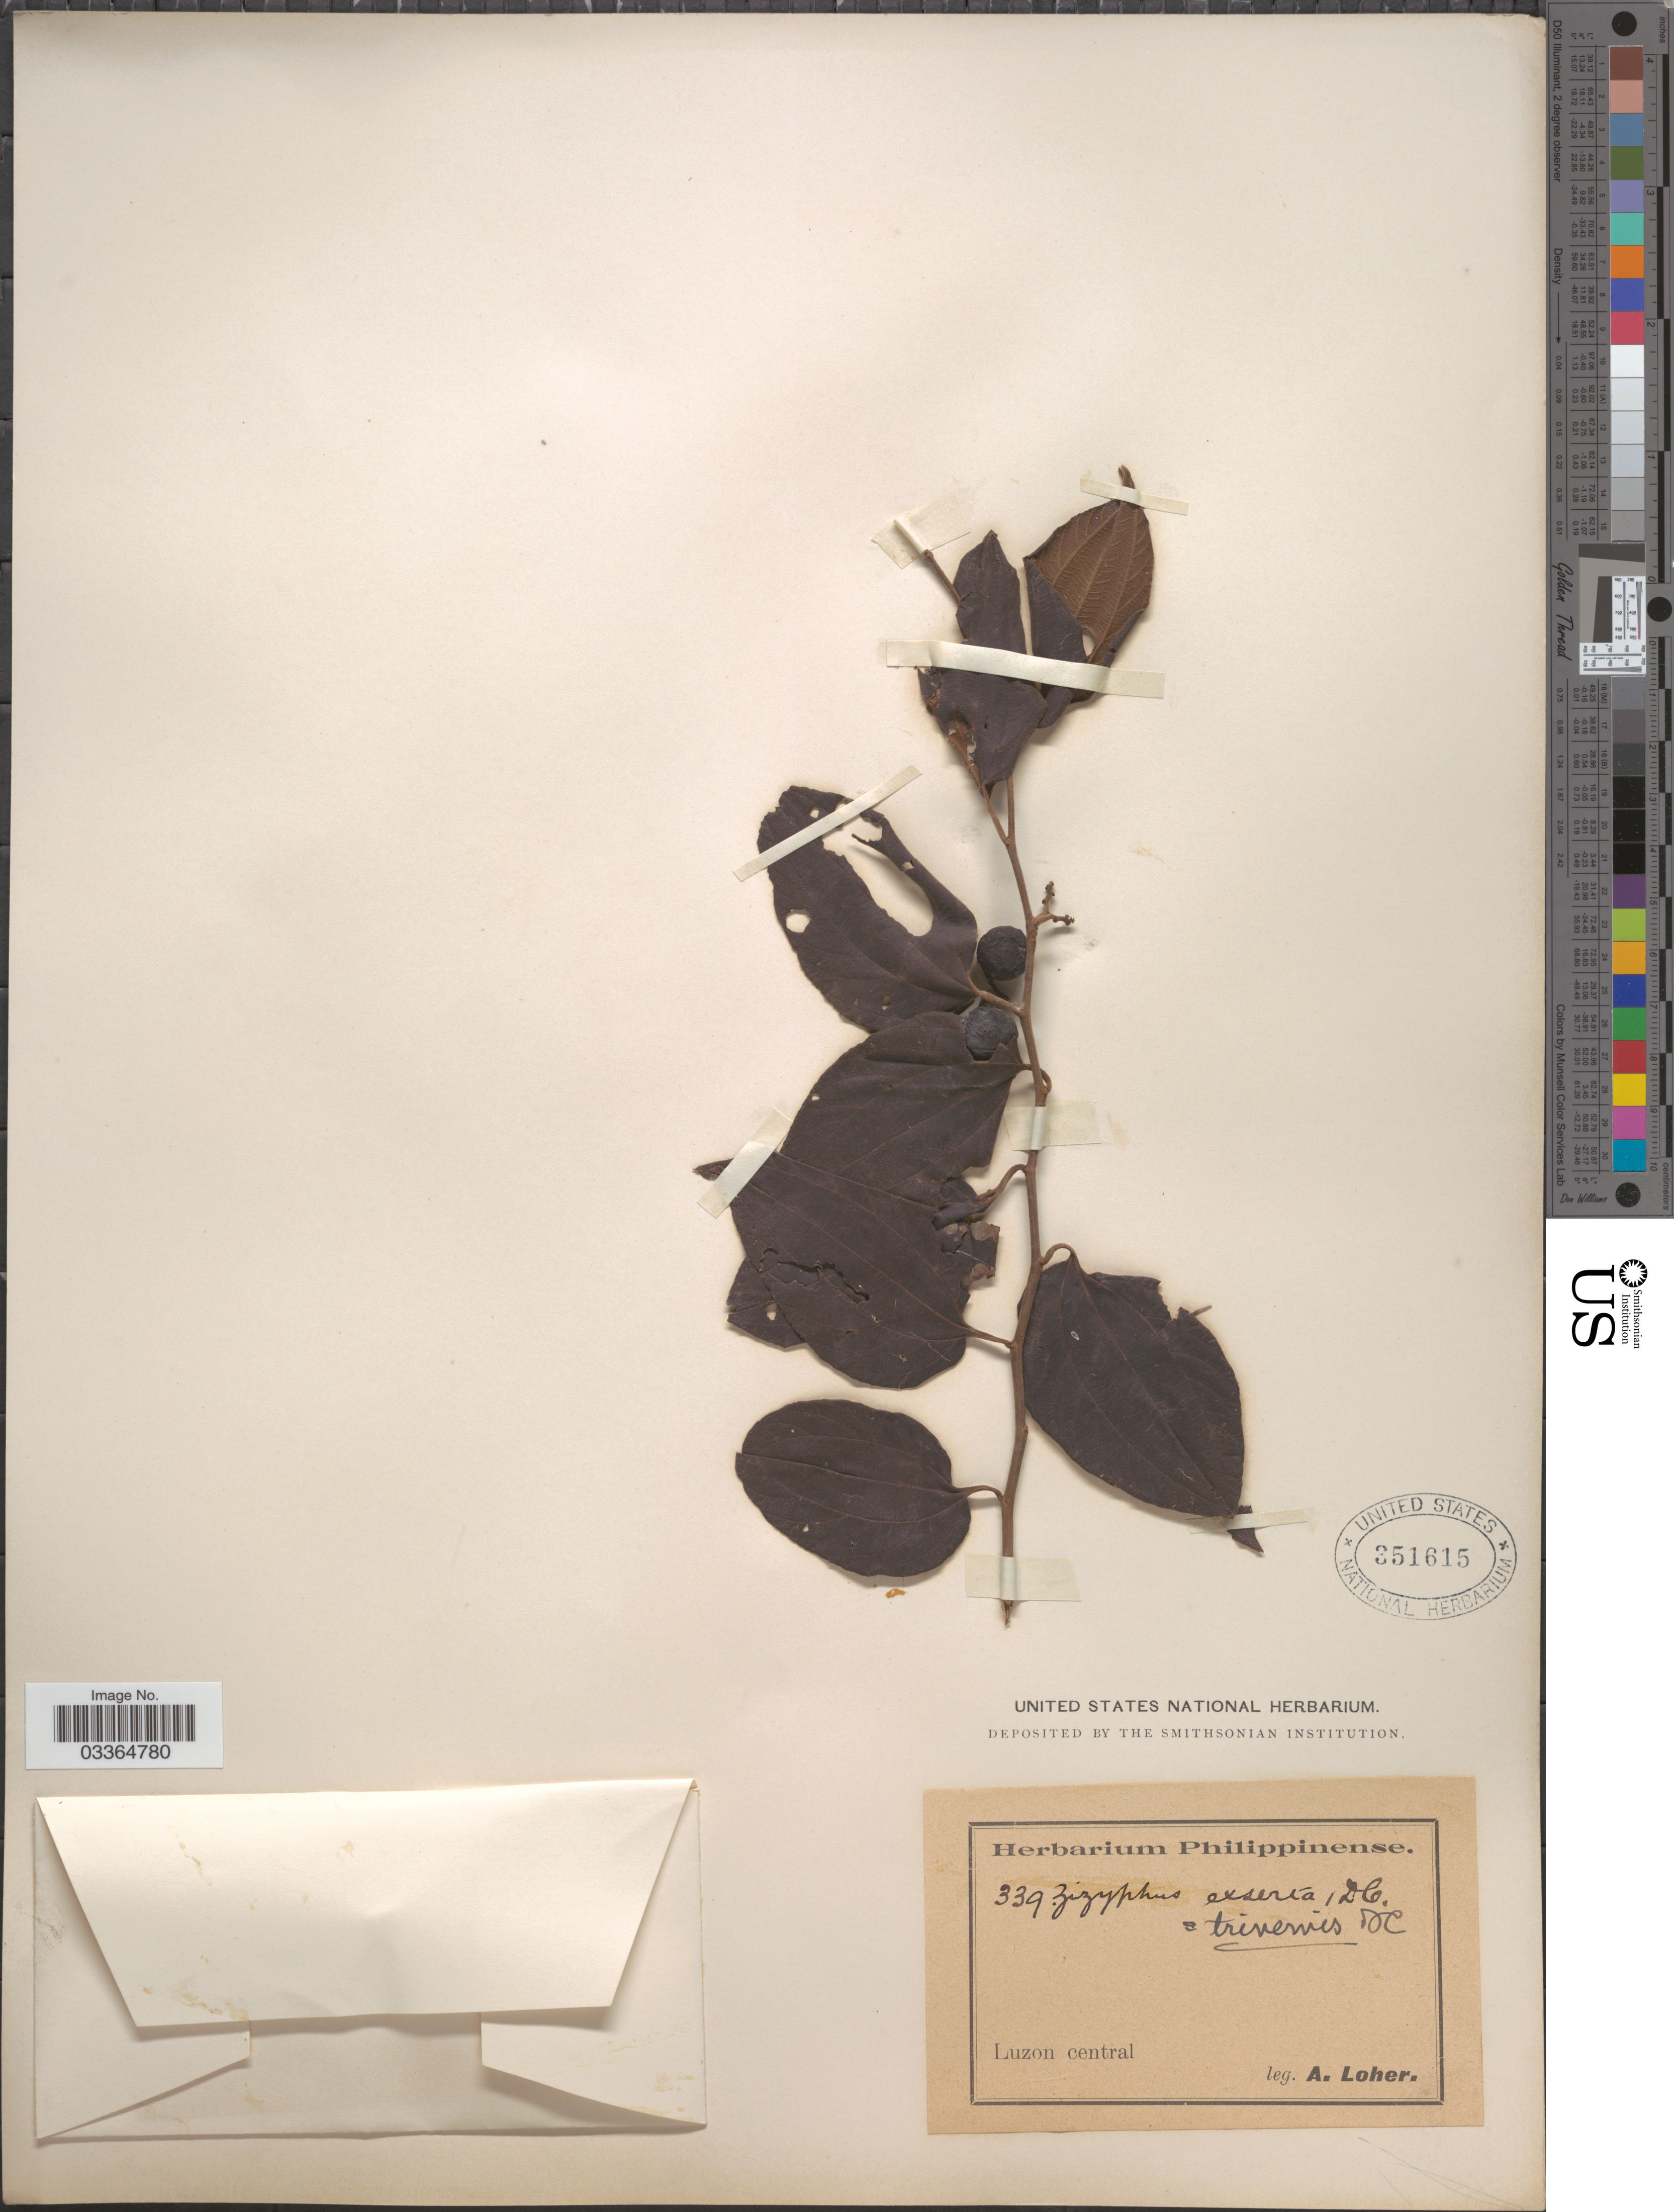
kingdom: Plantae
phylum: Tracheophyta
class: Magnoliopsida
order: Rosales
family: Rhamnaceae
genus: Ziziphus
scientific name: Ziziphus trinervia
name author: (Cav.) Poir.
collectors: A. Loher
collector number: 339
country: Philippines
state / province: Central Luzon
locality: Luzon central.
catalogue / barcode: US 351615